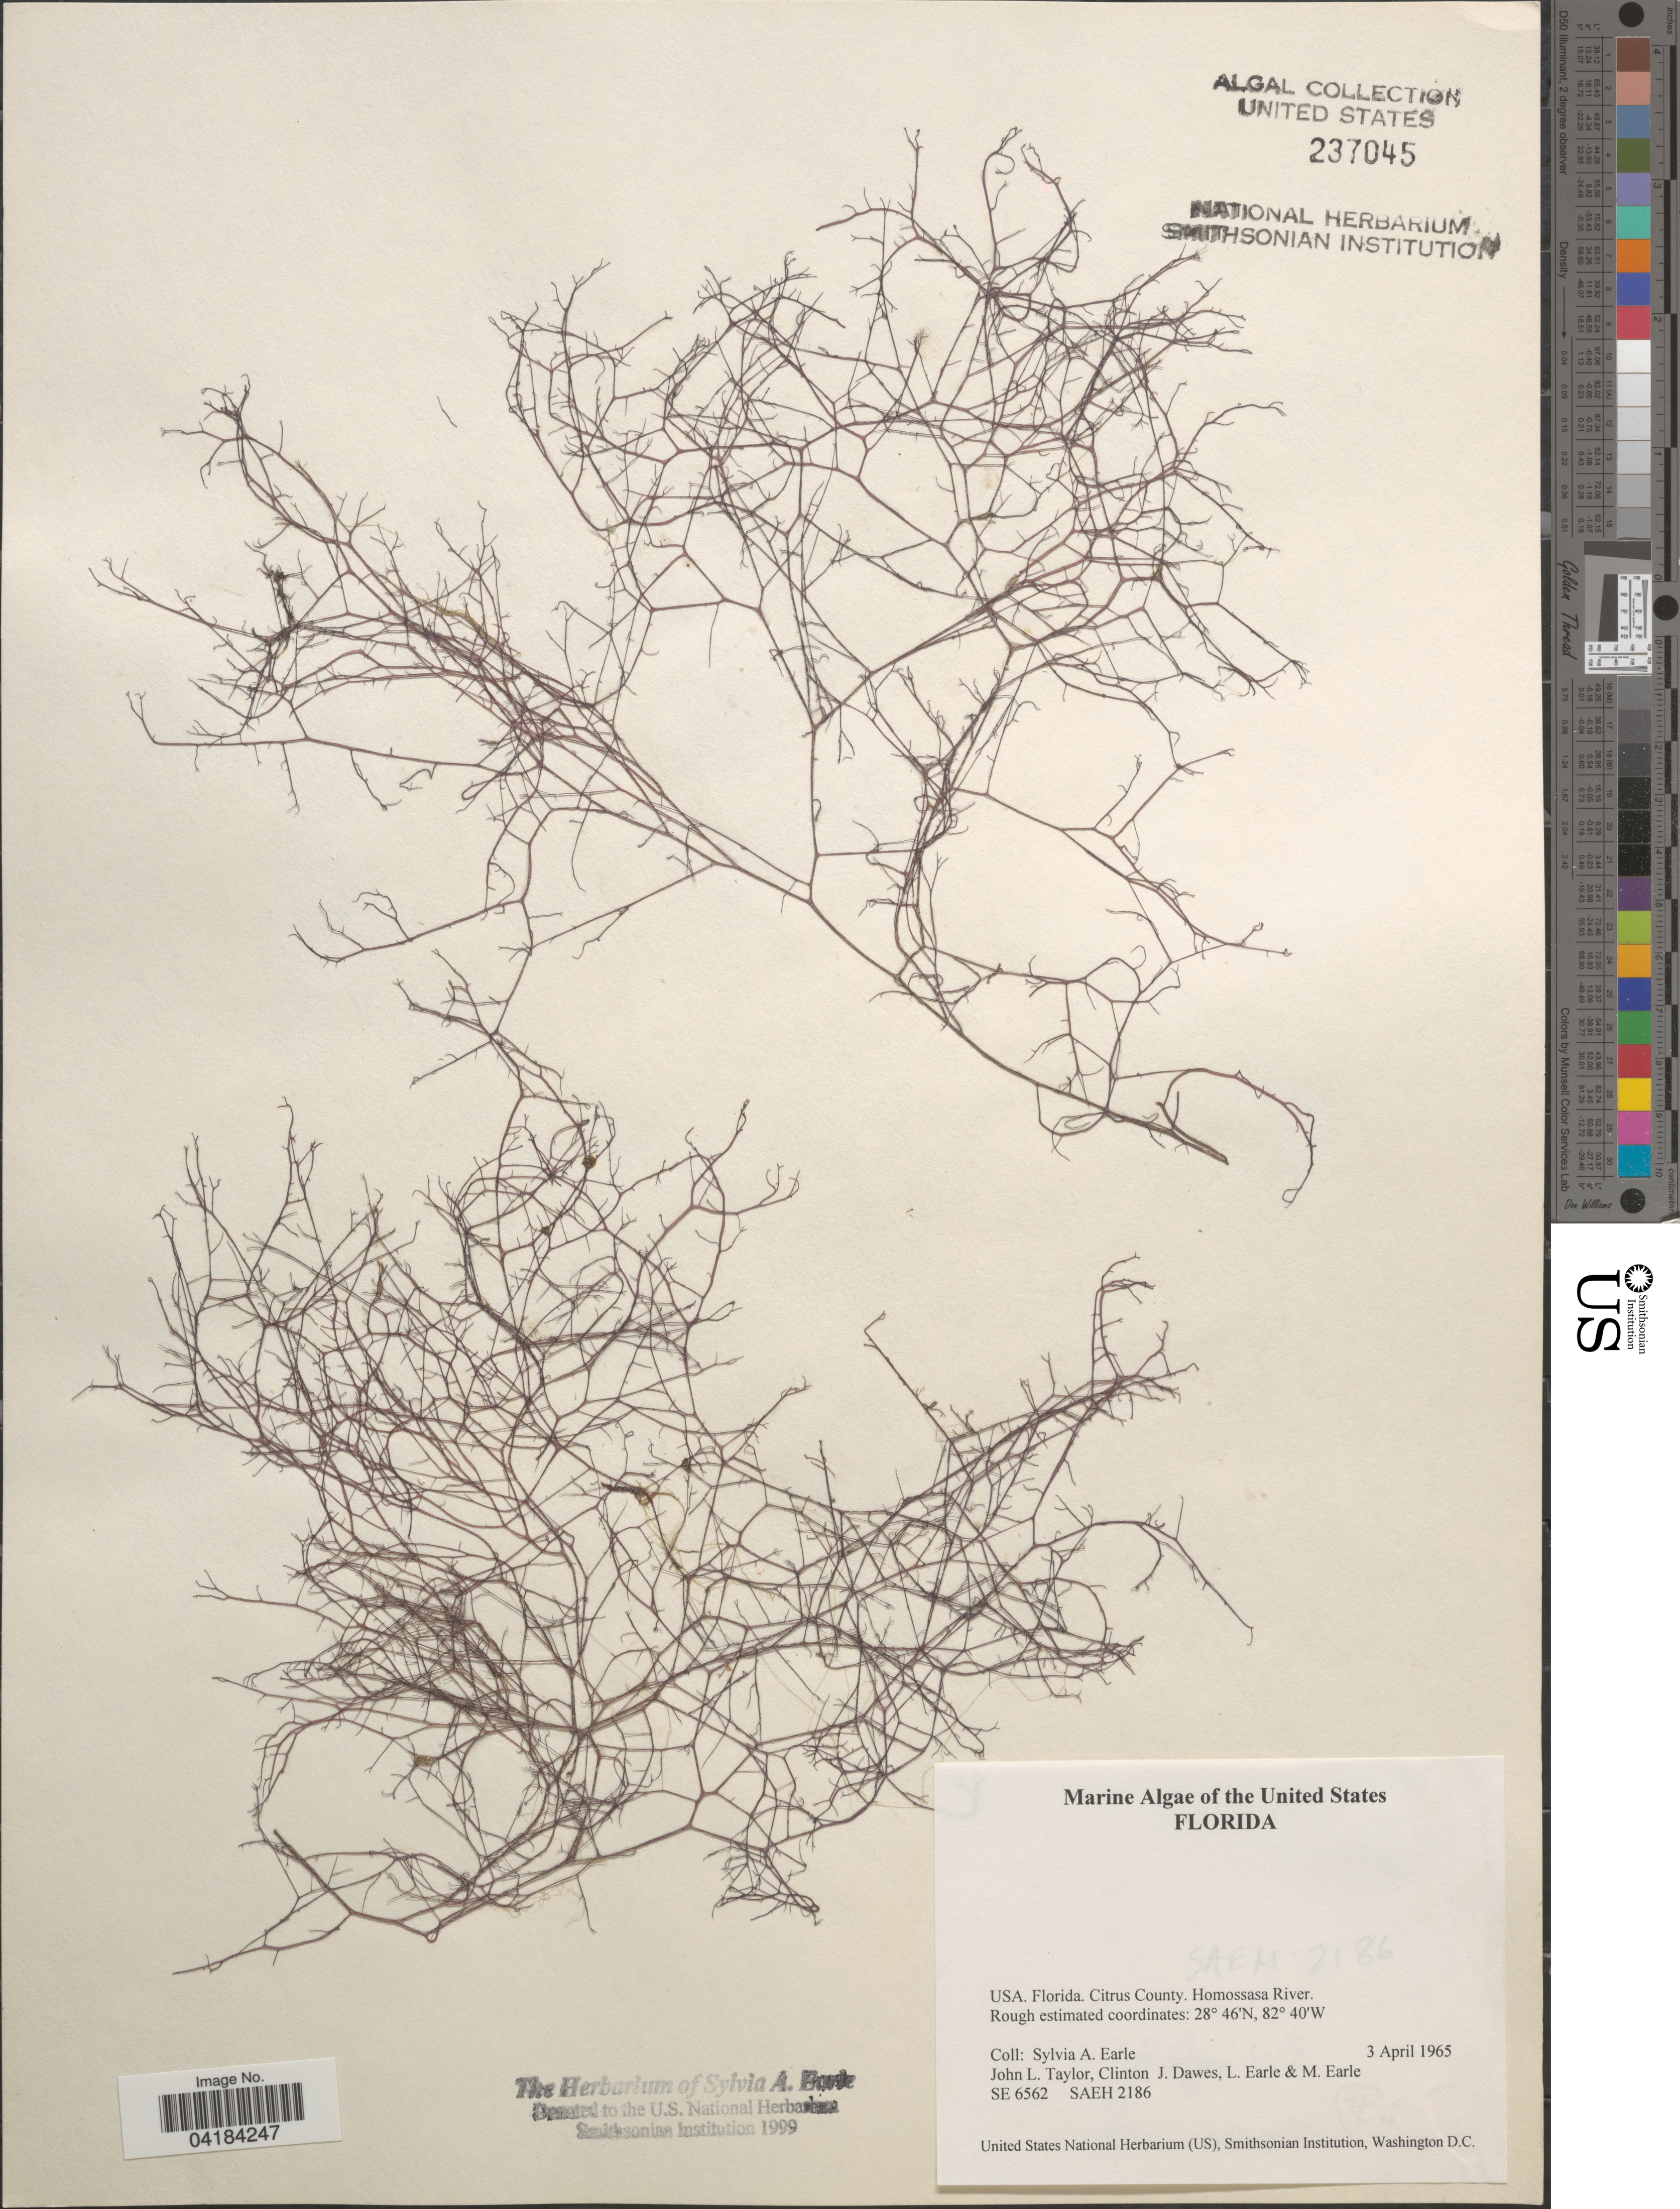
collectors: S. A. Earle, J. L. Taylor, C. Dawes, L. Earle & M. Earle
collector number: SE6562/SAEH2186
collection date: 1965-04-03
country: United States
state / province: Florida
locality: Citrus County. Homossasa River.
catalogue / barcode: US 237045